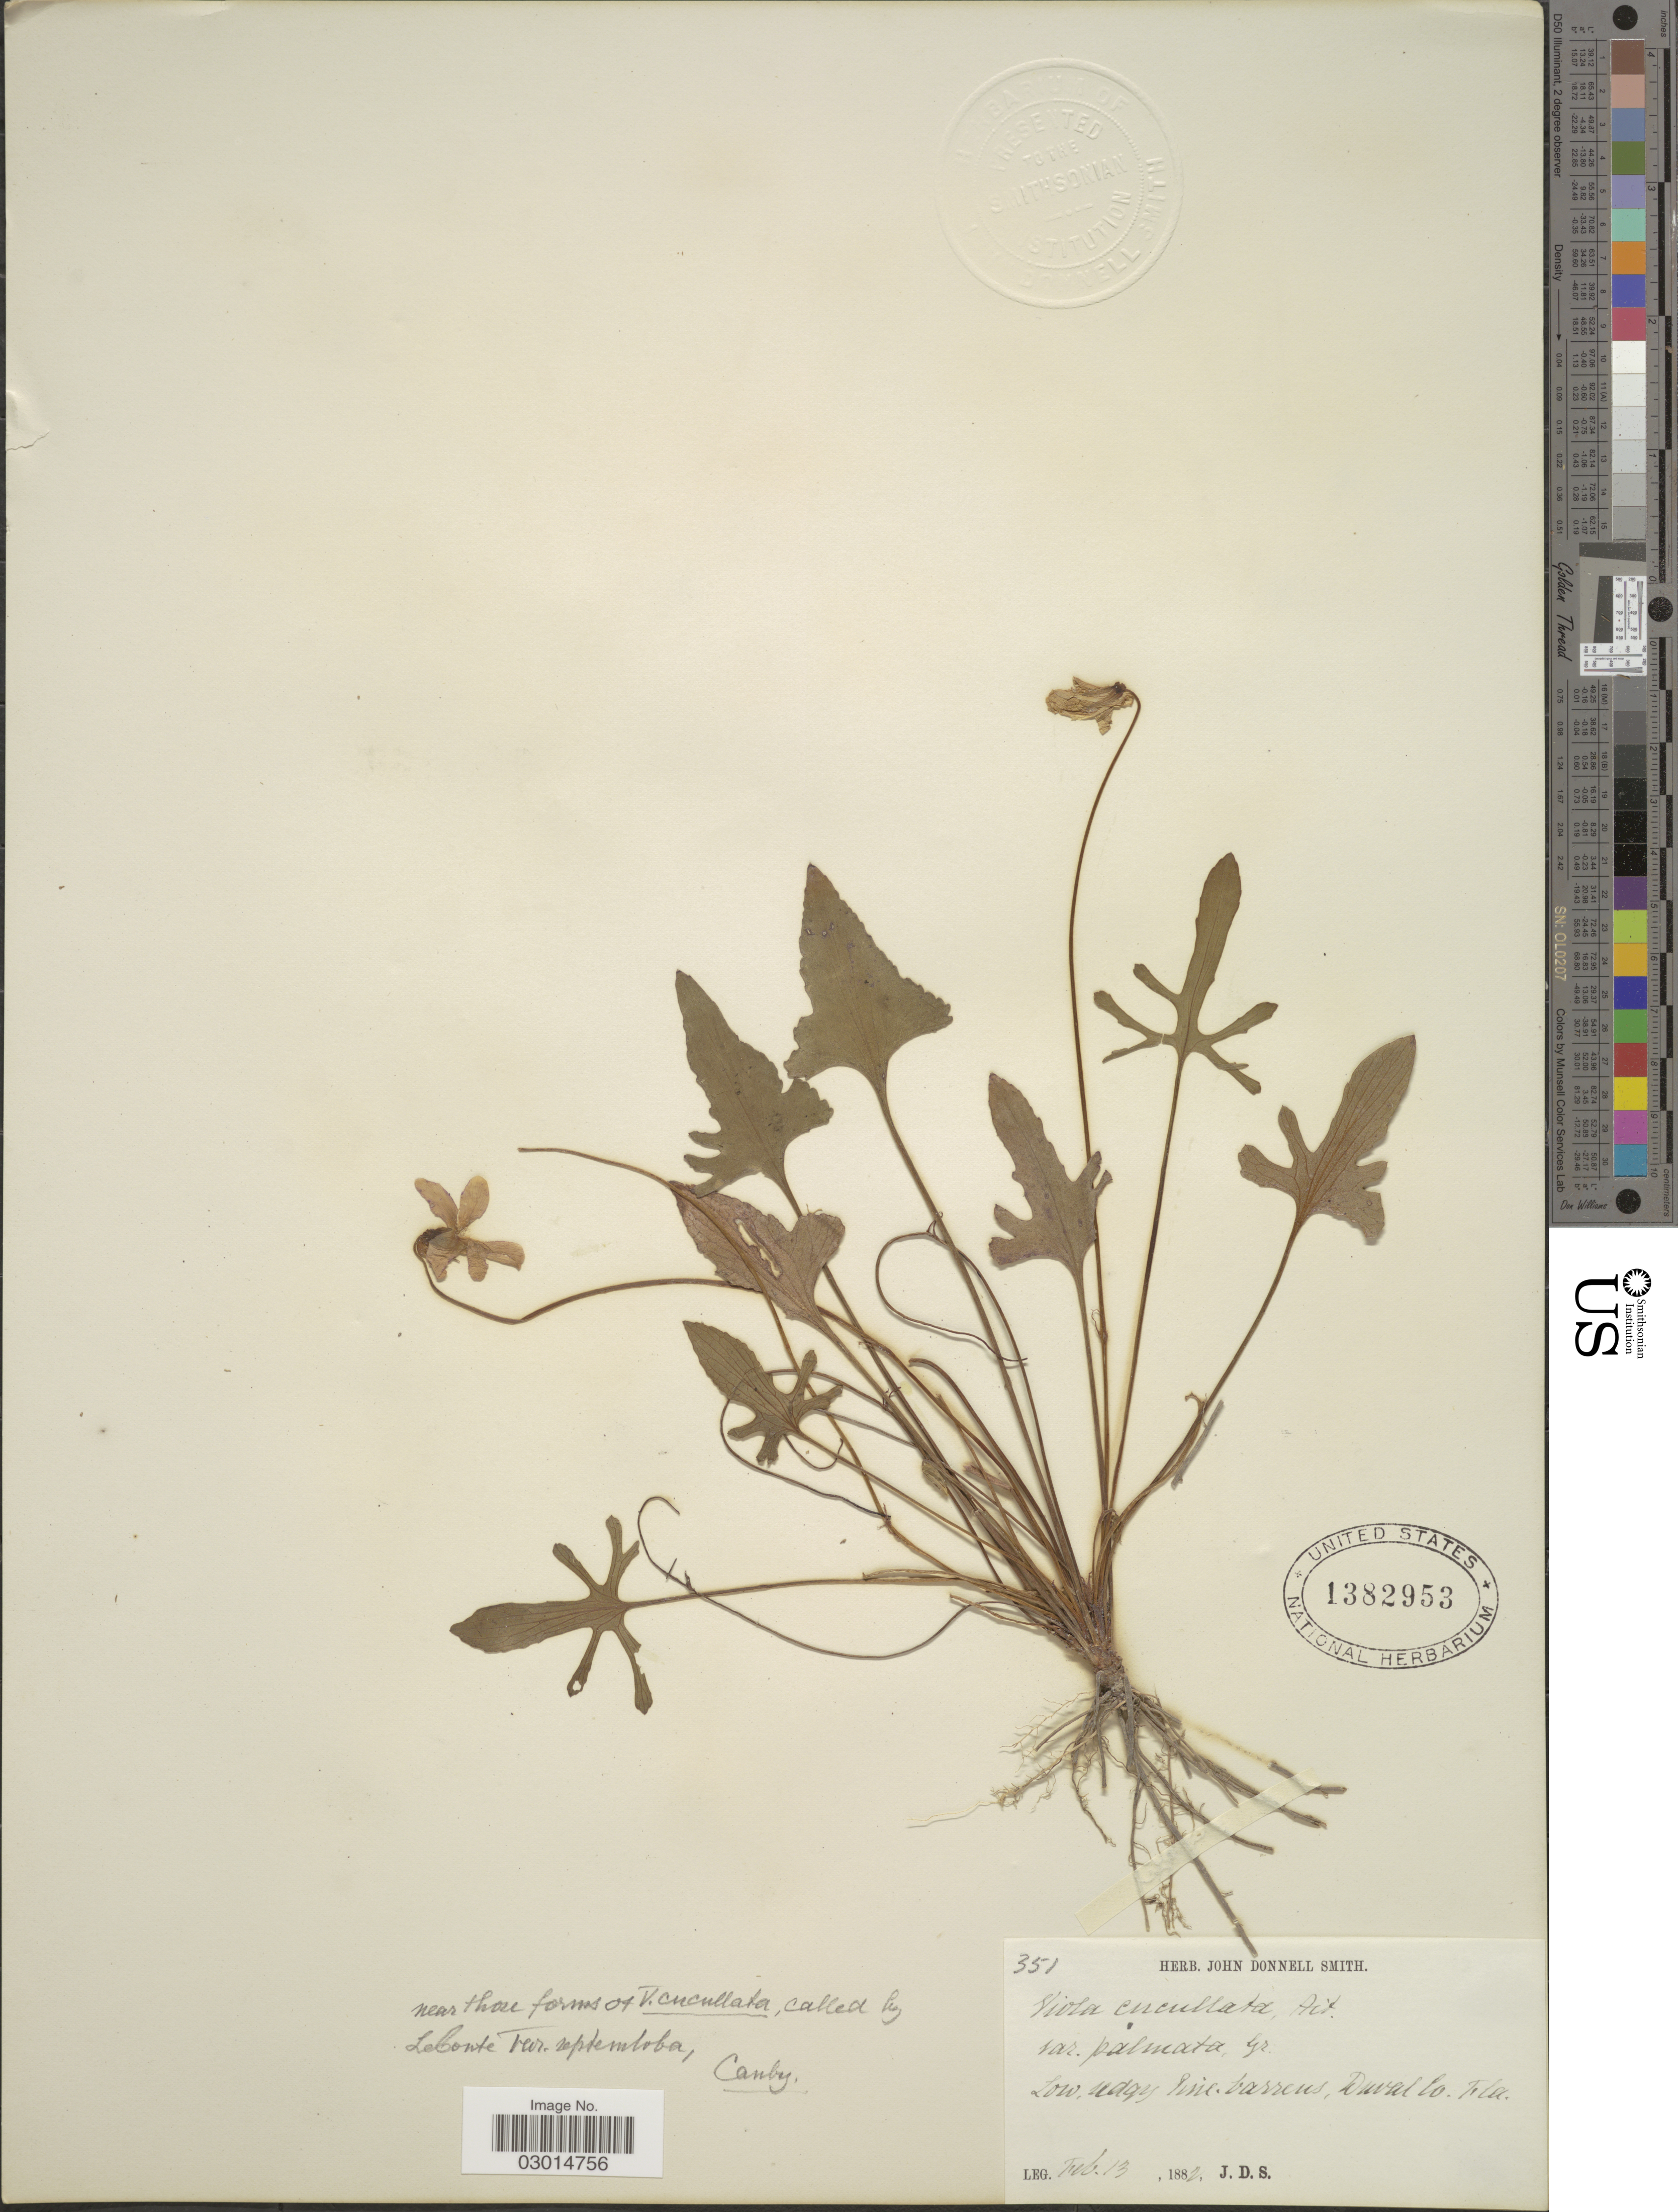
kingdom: Plantae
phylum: Tracheophyta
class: Magnoliopsida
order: Malpighiales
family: Violaceae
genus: Viola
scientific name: Viola cucullata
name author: Aiton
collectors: J. Donnell Smith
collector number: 351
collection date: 1882-02-13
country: United States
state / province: Florida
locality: Duval co.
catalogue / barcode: US 1382953